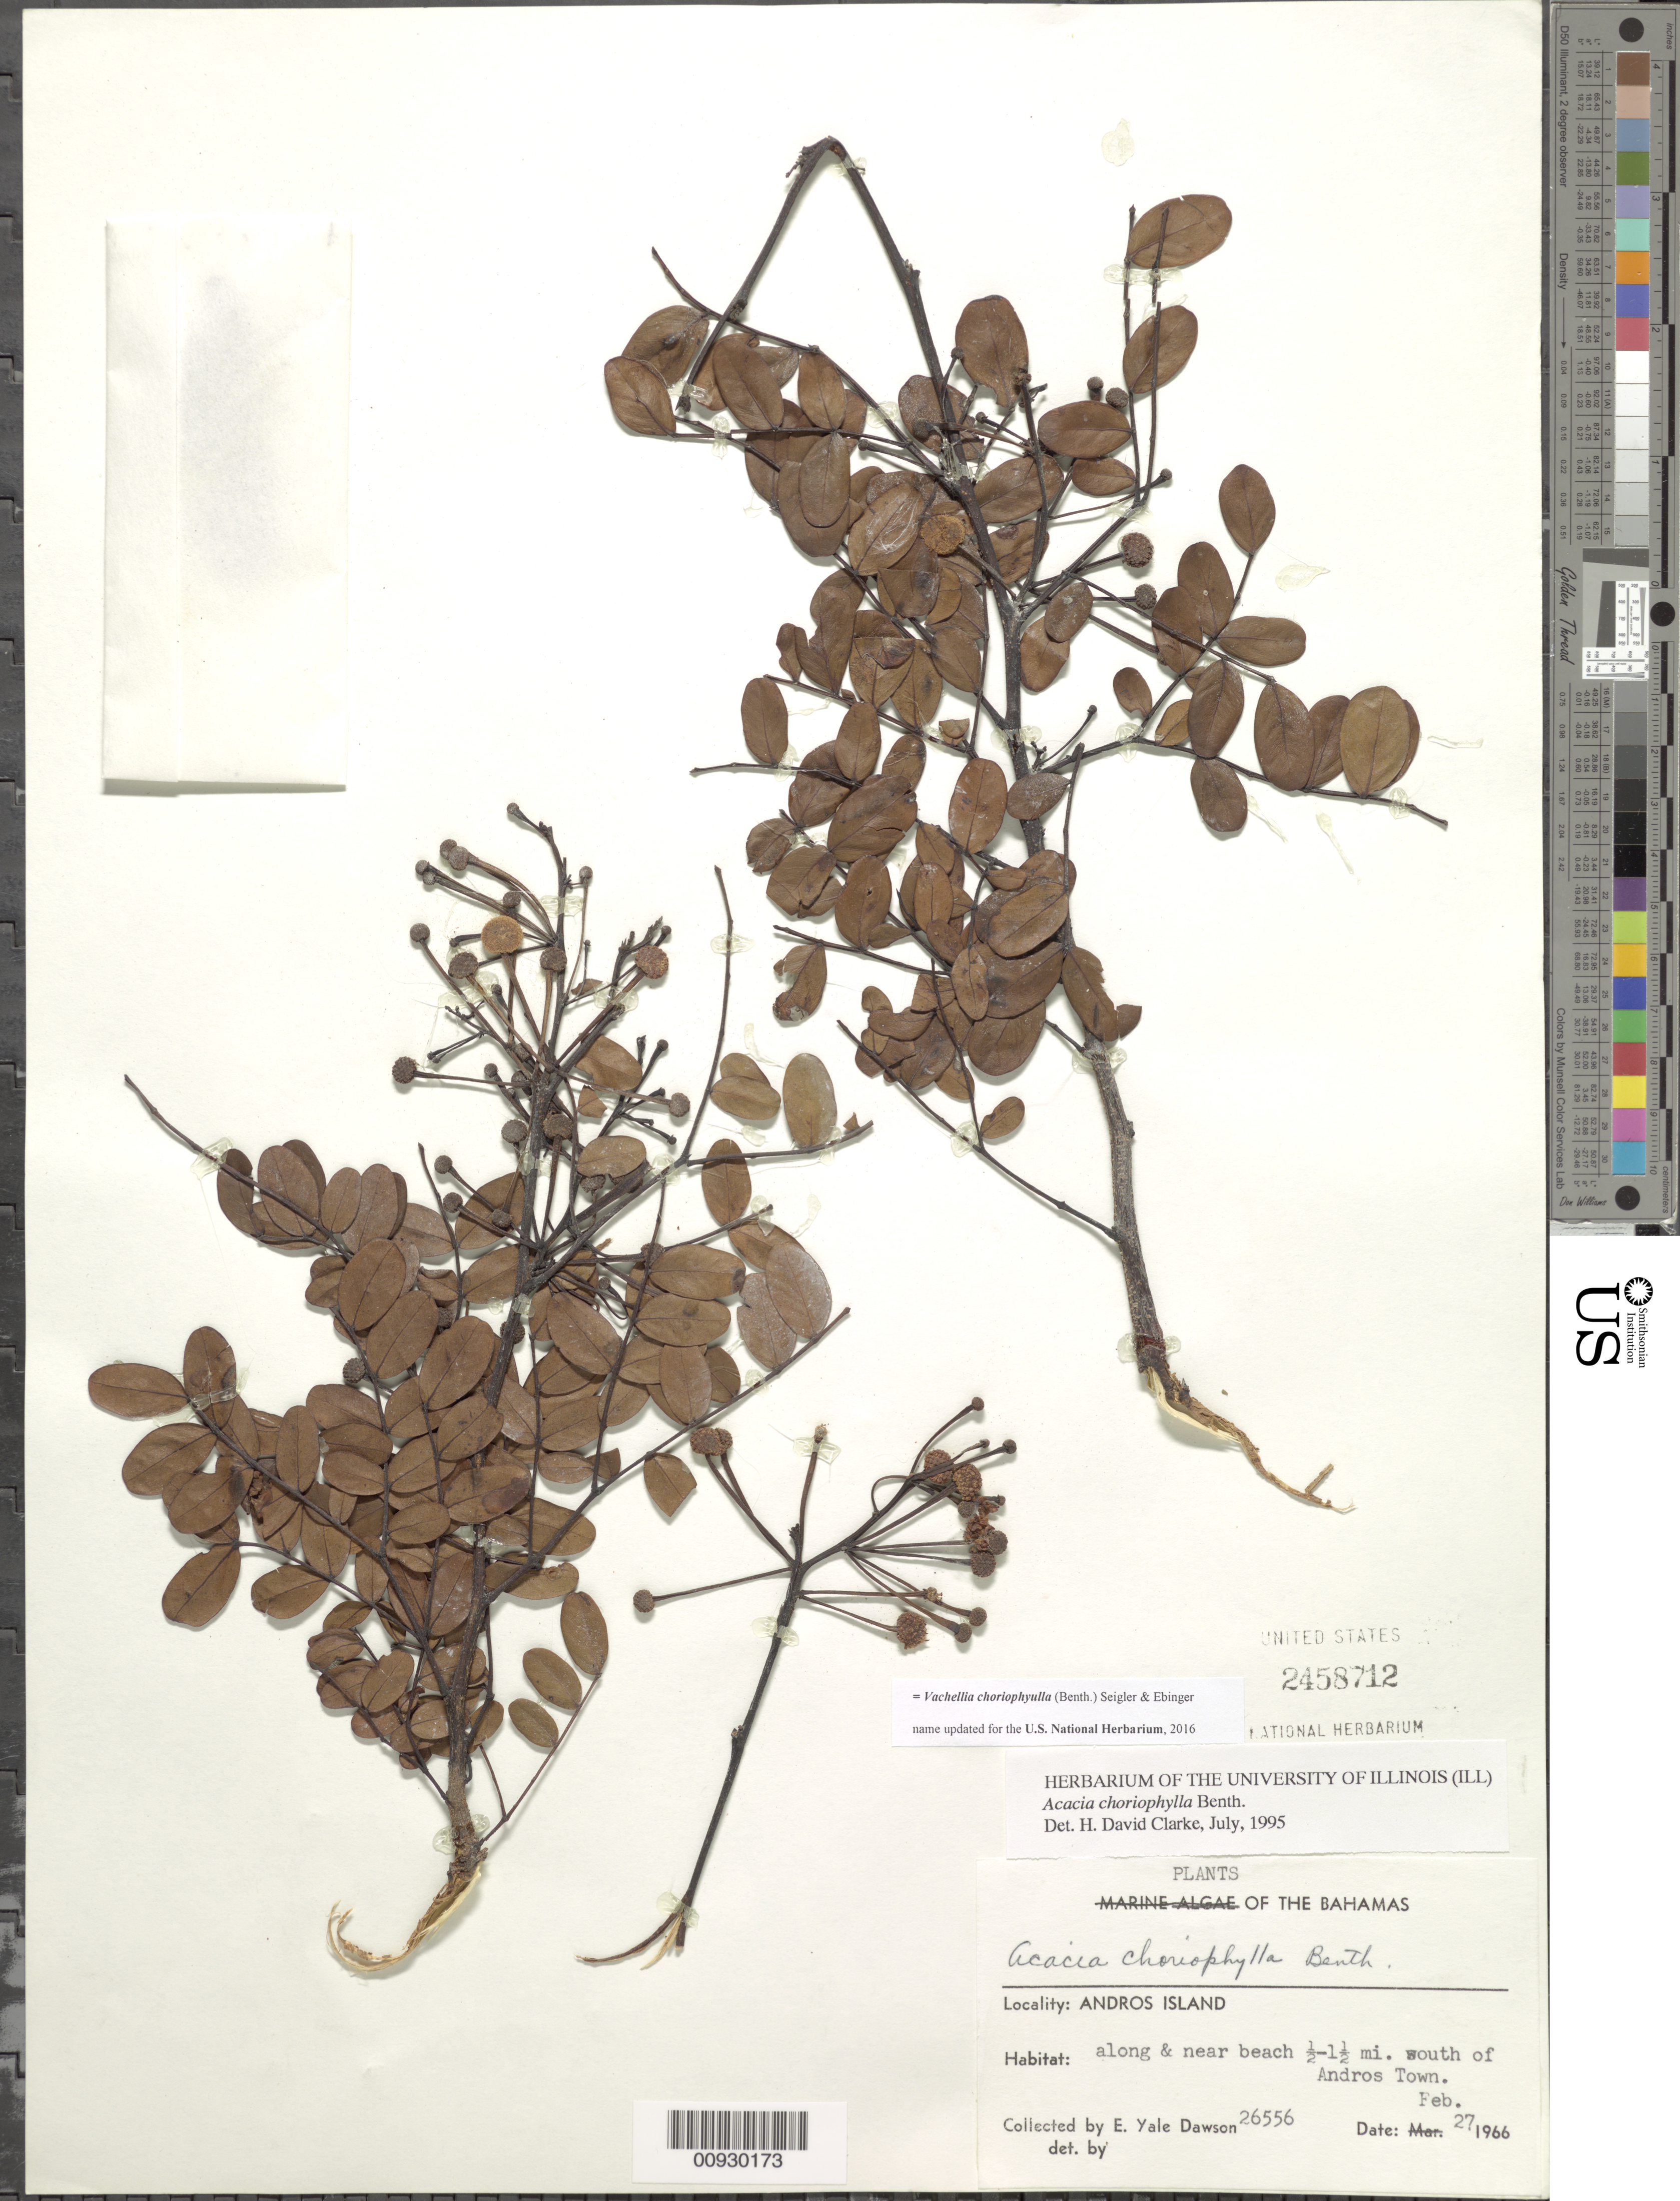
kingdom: Plantae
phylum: Tracheophyta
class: Magnoliopsida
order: Fabales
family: Fabaceae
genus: Vachellia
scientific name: Vachellia choriophylla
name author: (Benth.) Seigler & Ebinger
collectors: E. Y. Dawson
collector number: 26556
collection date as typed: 27 Feb 1966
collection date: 1966-02-27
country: Bahamas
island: Andros I.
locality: along and near beach .5- 1.5 mi. south of Andros Town.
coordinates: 0 N, 0 E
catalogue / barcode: US 2458712